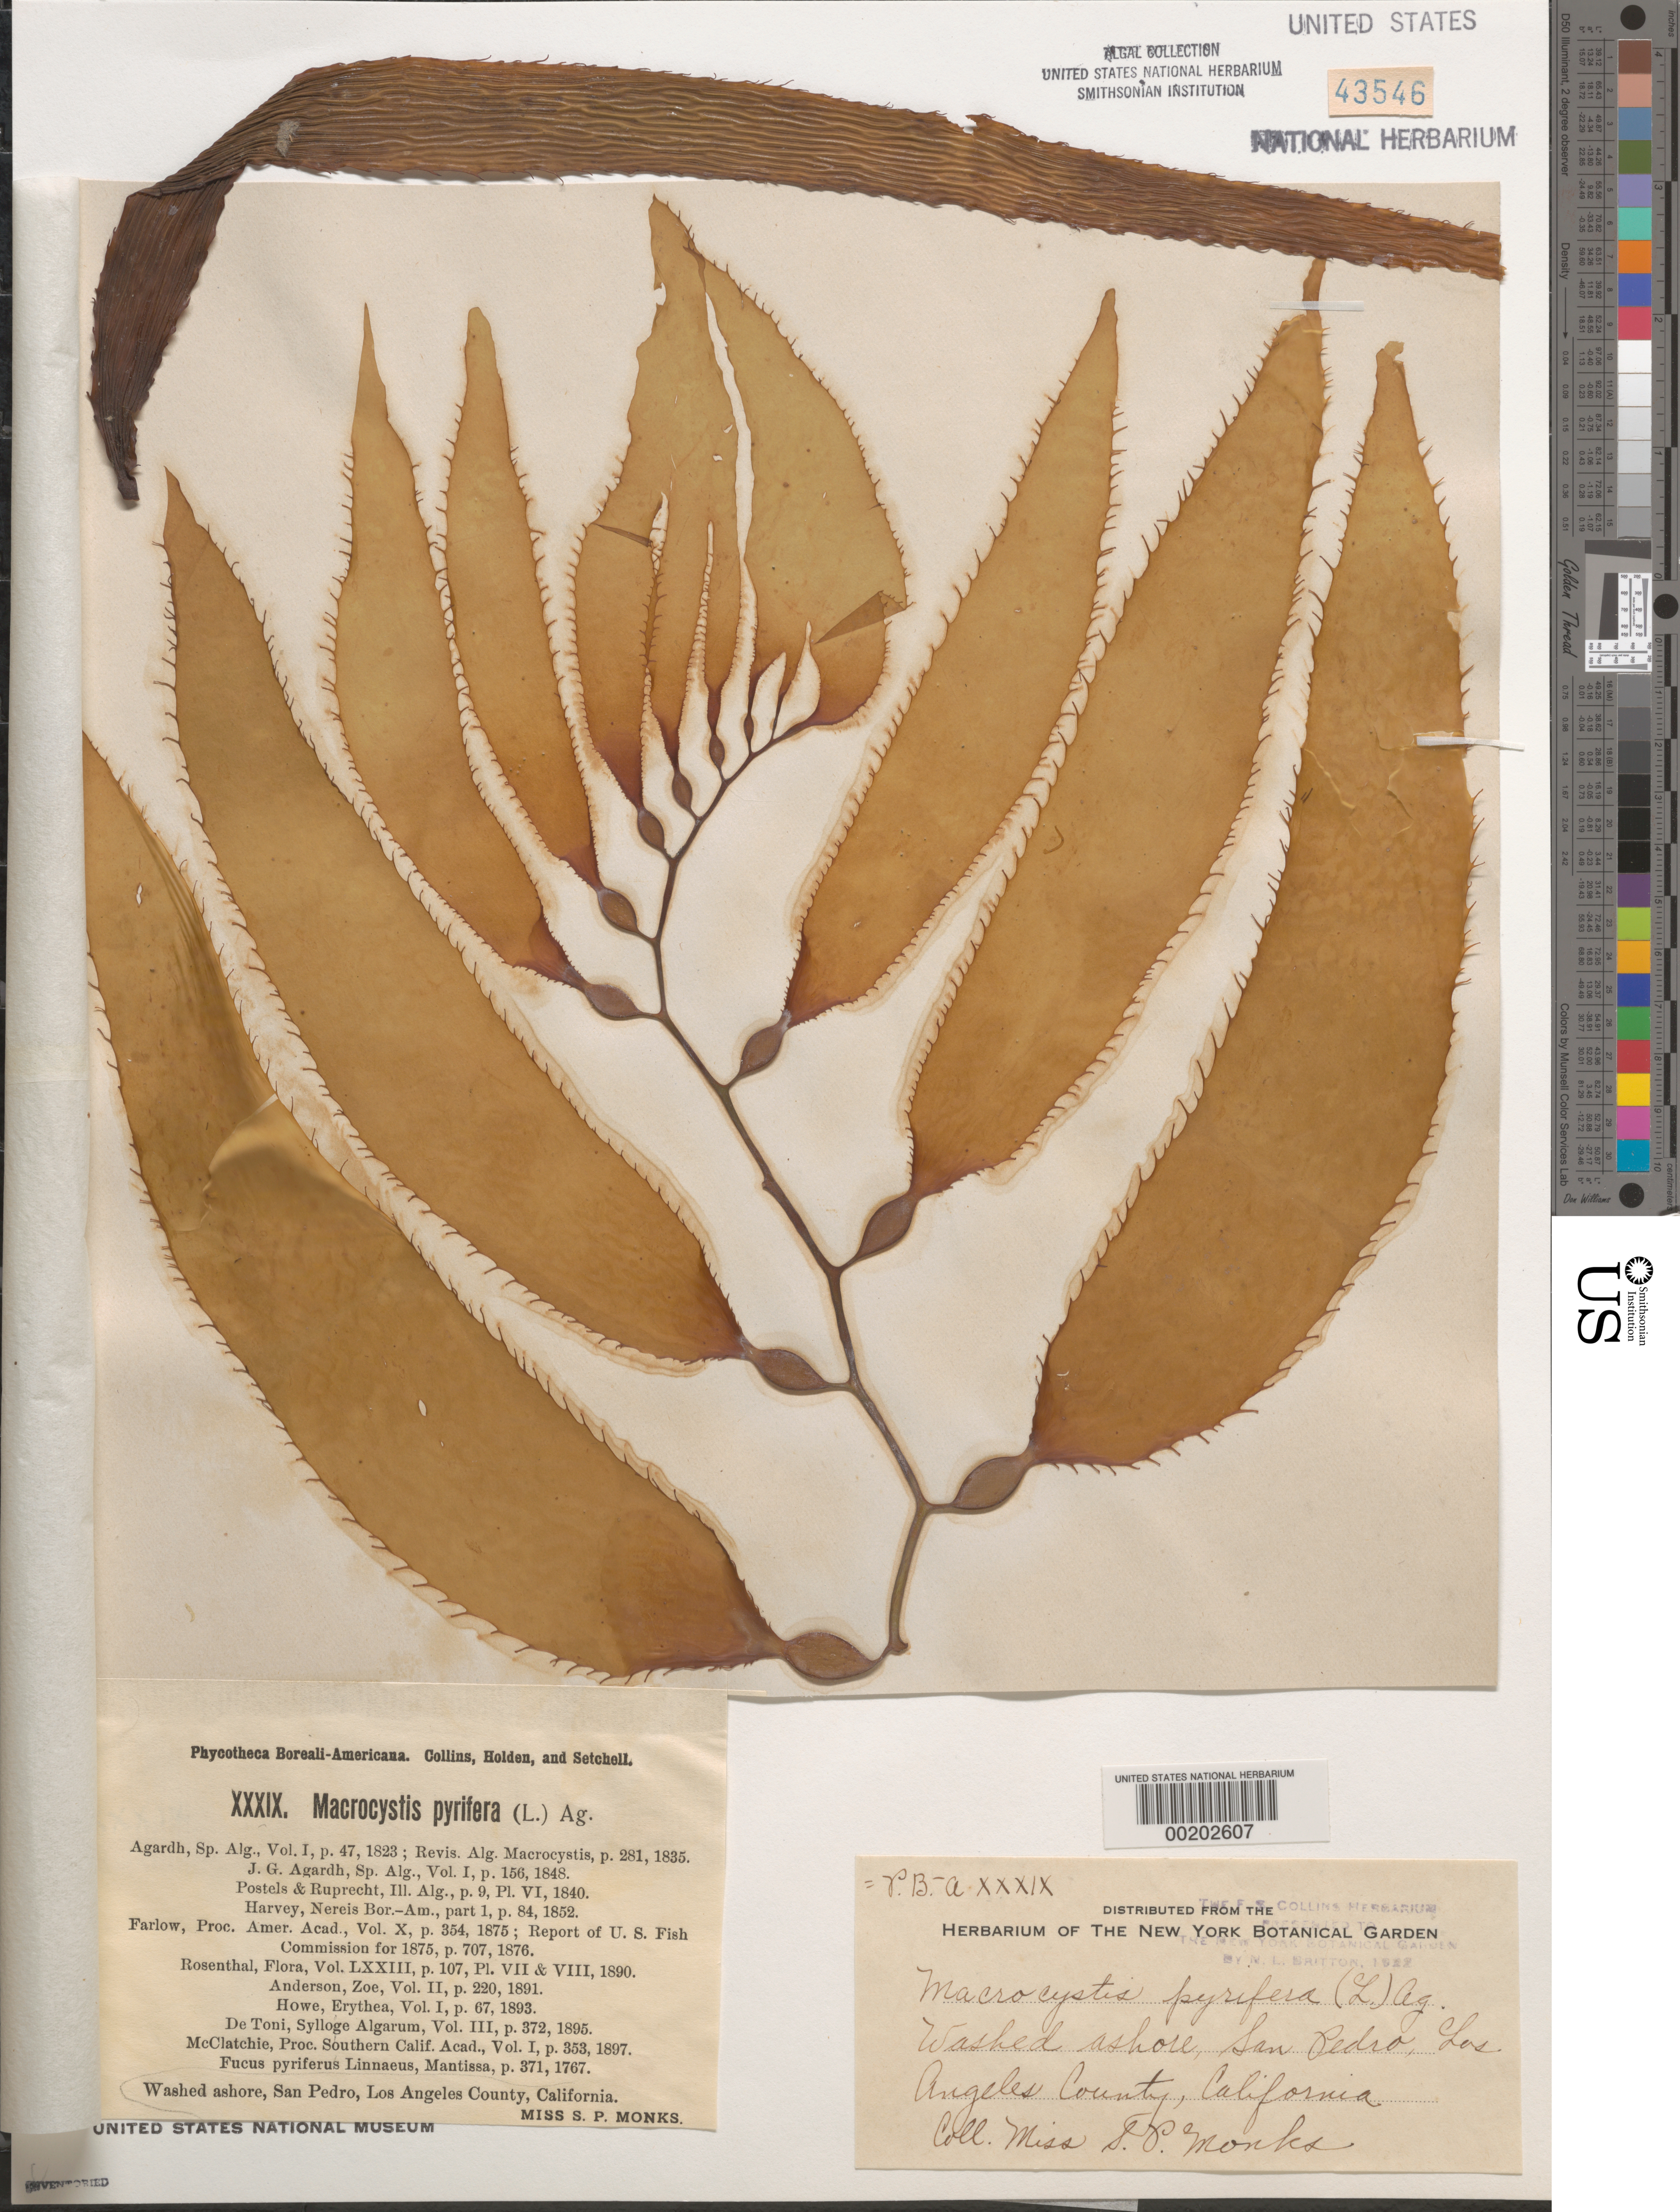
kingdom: Chromista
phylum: Ochrophyta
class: Phaeophyceae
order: Laminariales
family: Laminariaceae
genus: Macrocystis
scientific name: Macrocystis pyrifera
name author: (L.) C. Agardh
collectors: S. Monks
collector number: PB-A Xxxix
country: United States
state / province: California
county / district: Los Angeles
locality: San Pedro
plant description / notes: Collins, Holden & Setchell, Phycotheca Boreali-Americana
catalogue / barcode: US 43546